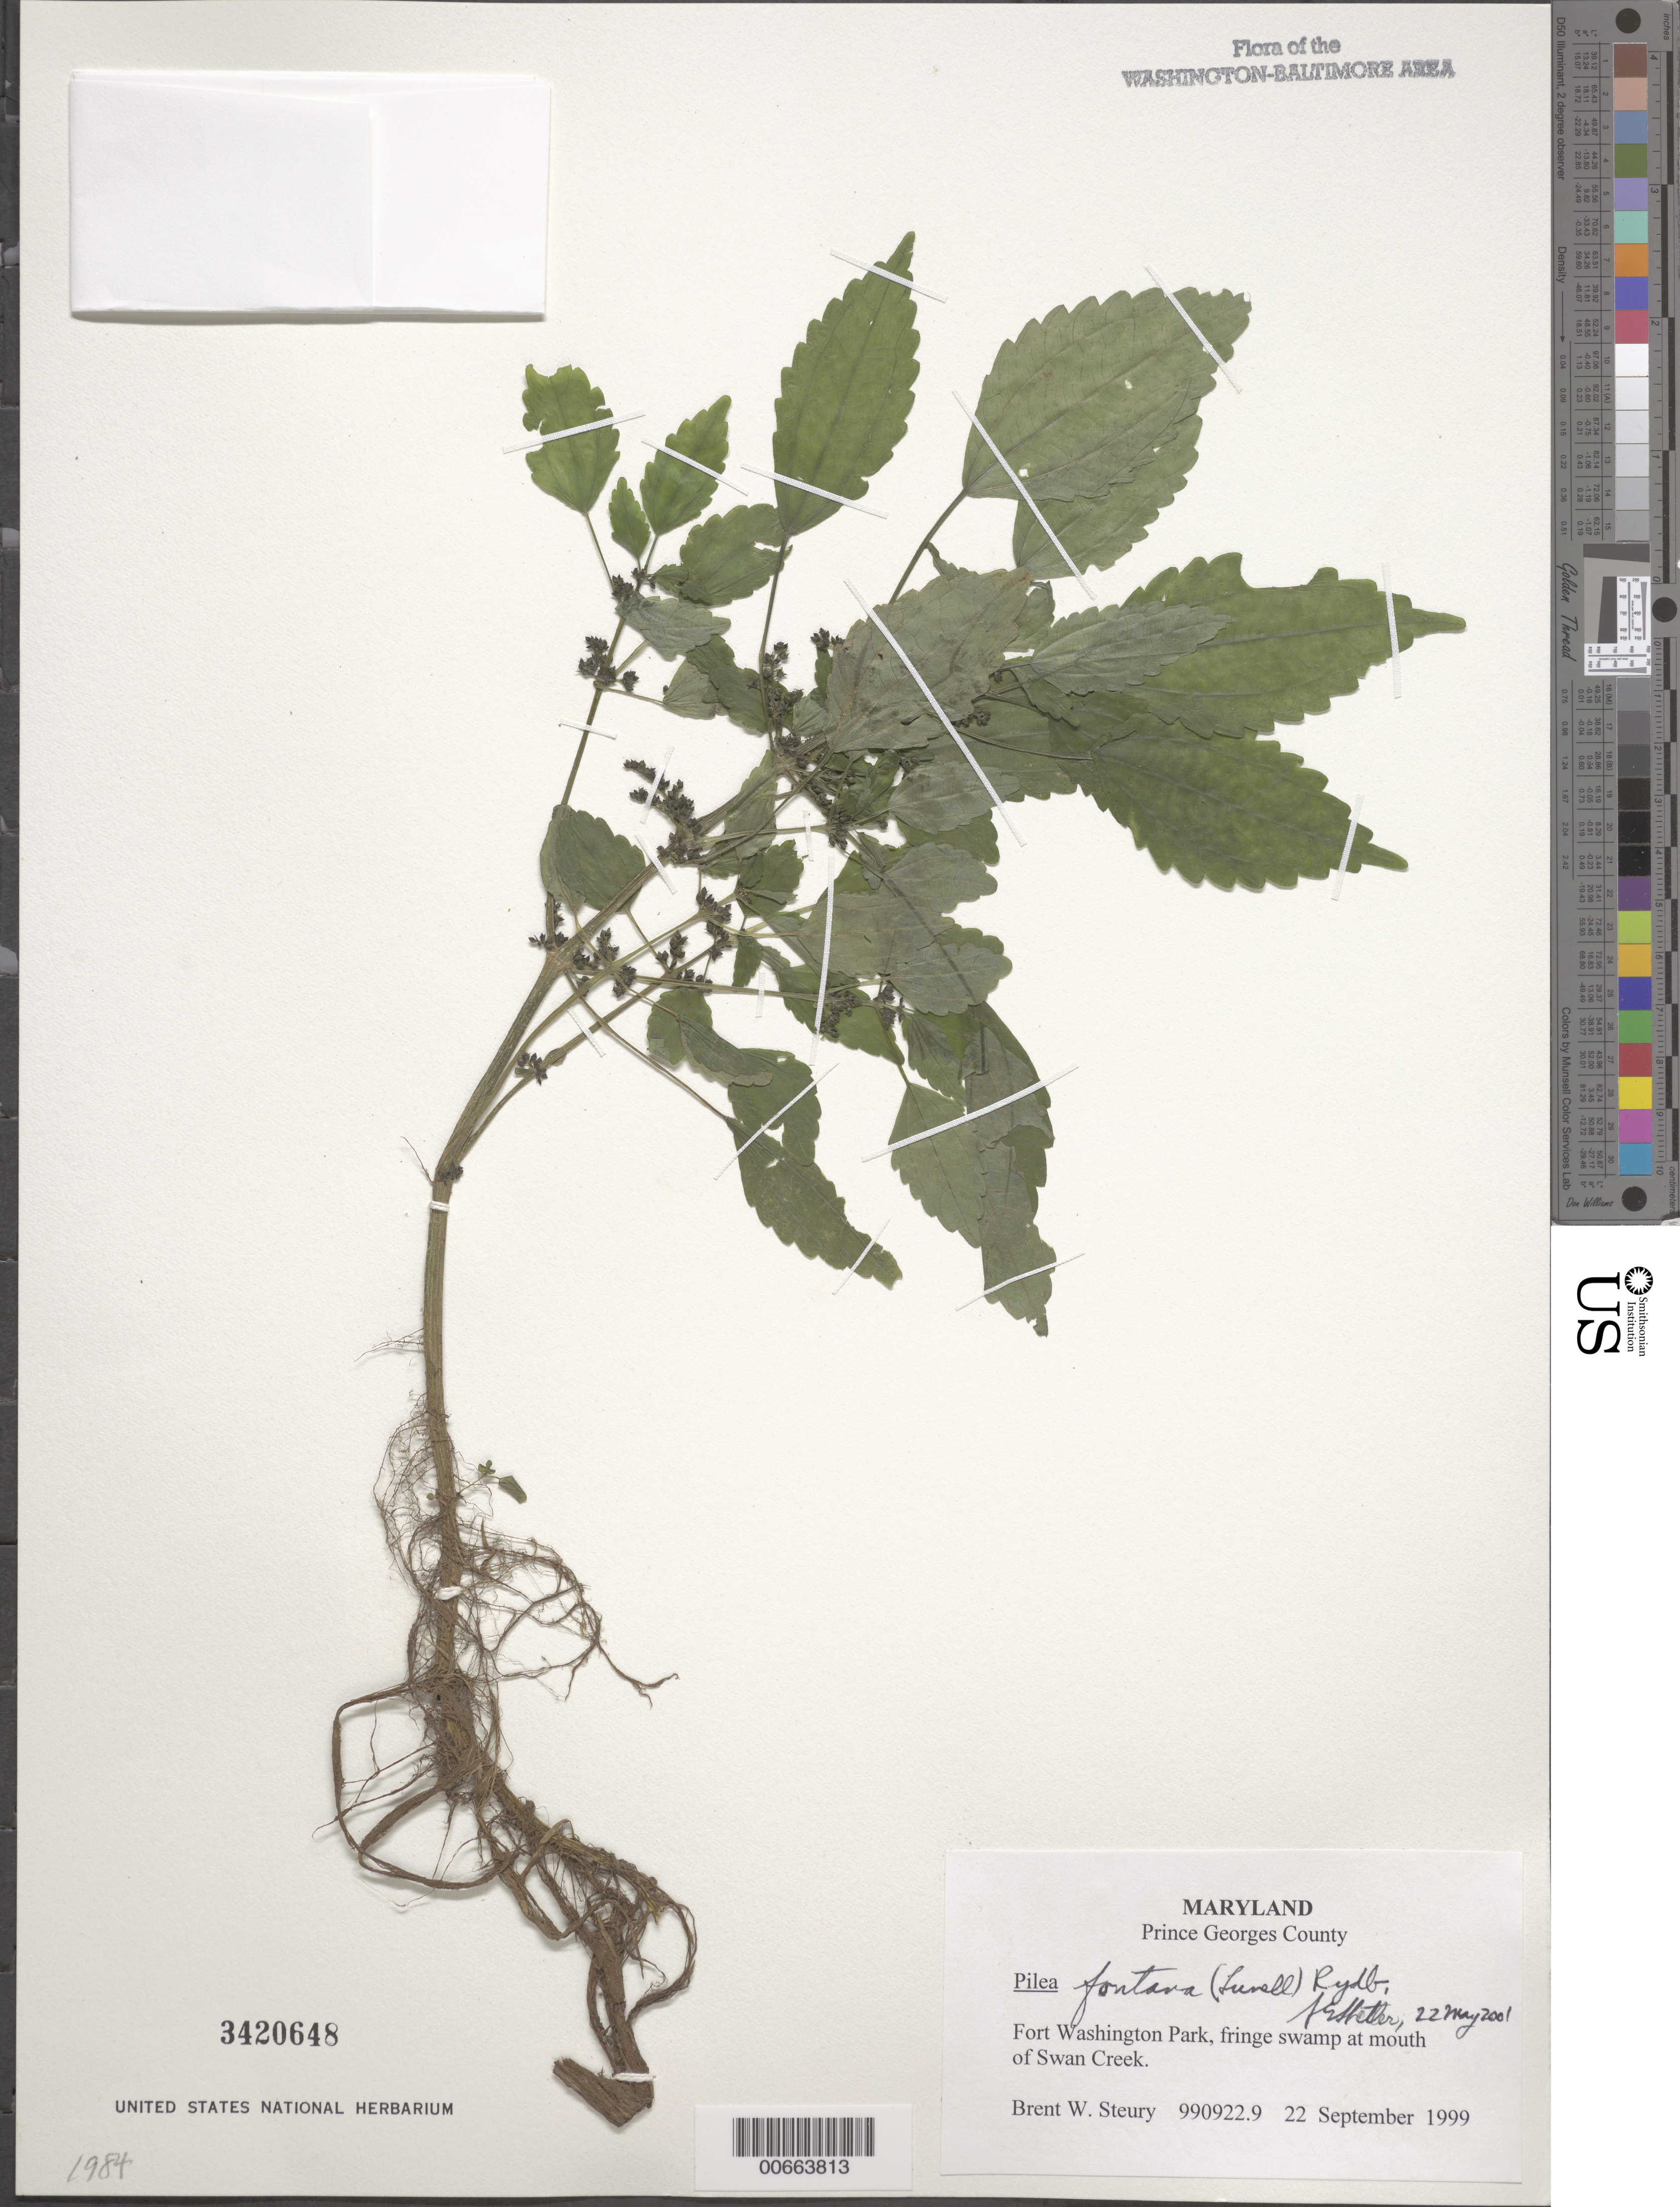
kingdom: Plantae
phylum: Tracheophyta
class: Magnoliopsida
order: Rosales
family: Urticaceae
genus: Pilea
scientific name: Pilea fontana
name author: (Lunell) Rydb.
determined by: Shetler, Stanwyn G., (US), NMNH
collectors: B. Steury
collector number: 990922.9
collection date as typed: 22 Sep 1999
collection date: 1999-09-22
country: United States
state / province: Maryland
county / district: Prince George's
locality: Fort Washington Park, at mouth of Swan Creek.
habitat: Fringe swamp.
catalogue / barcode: US 3420648